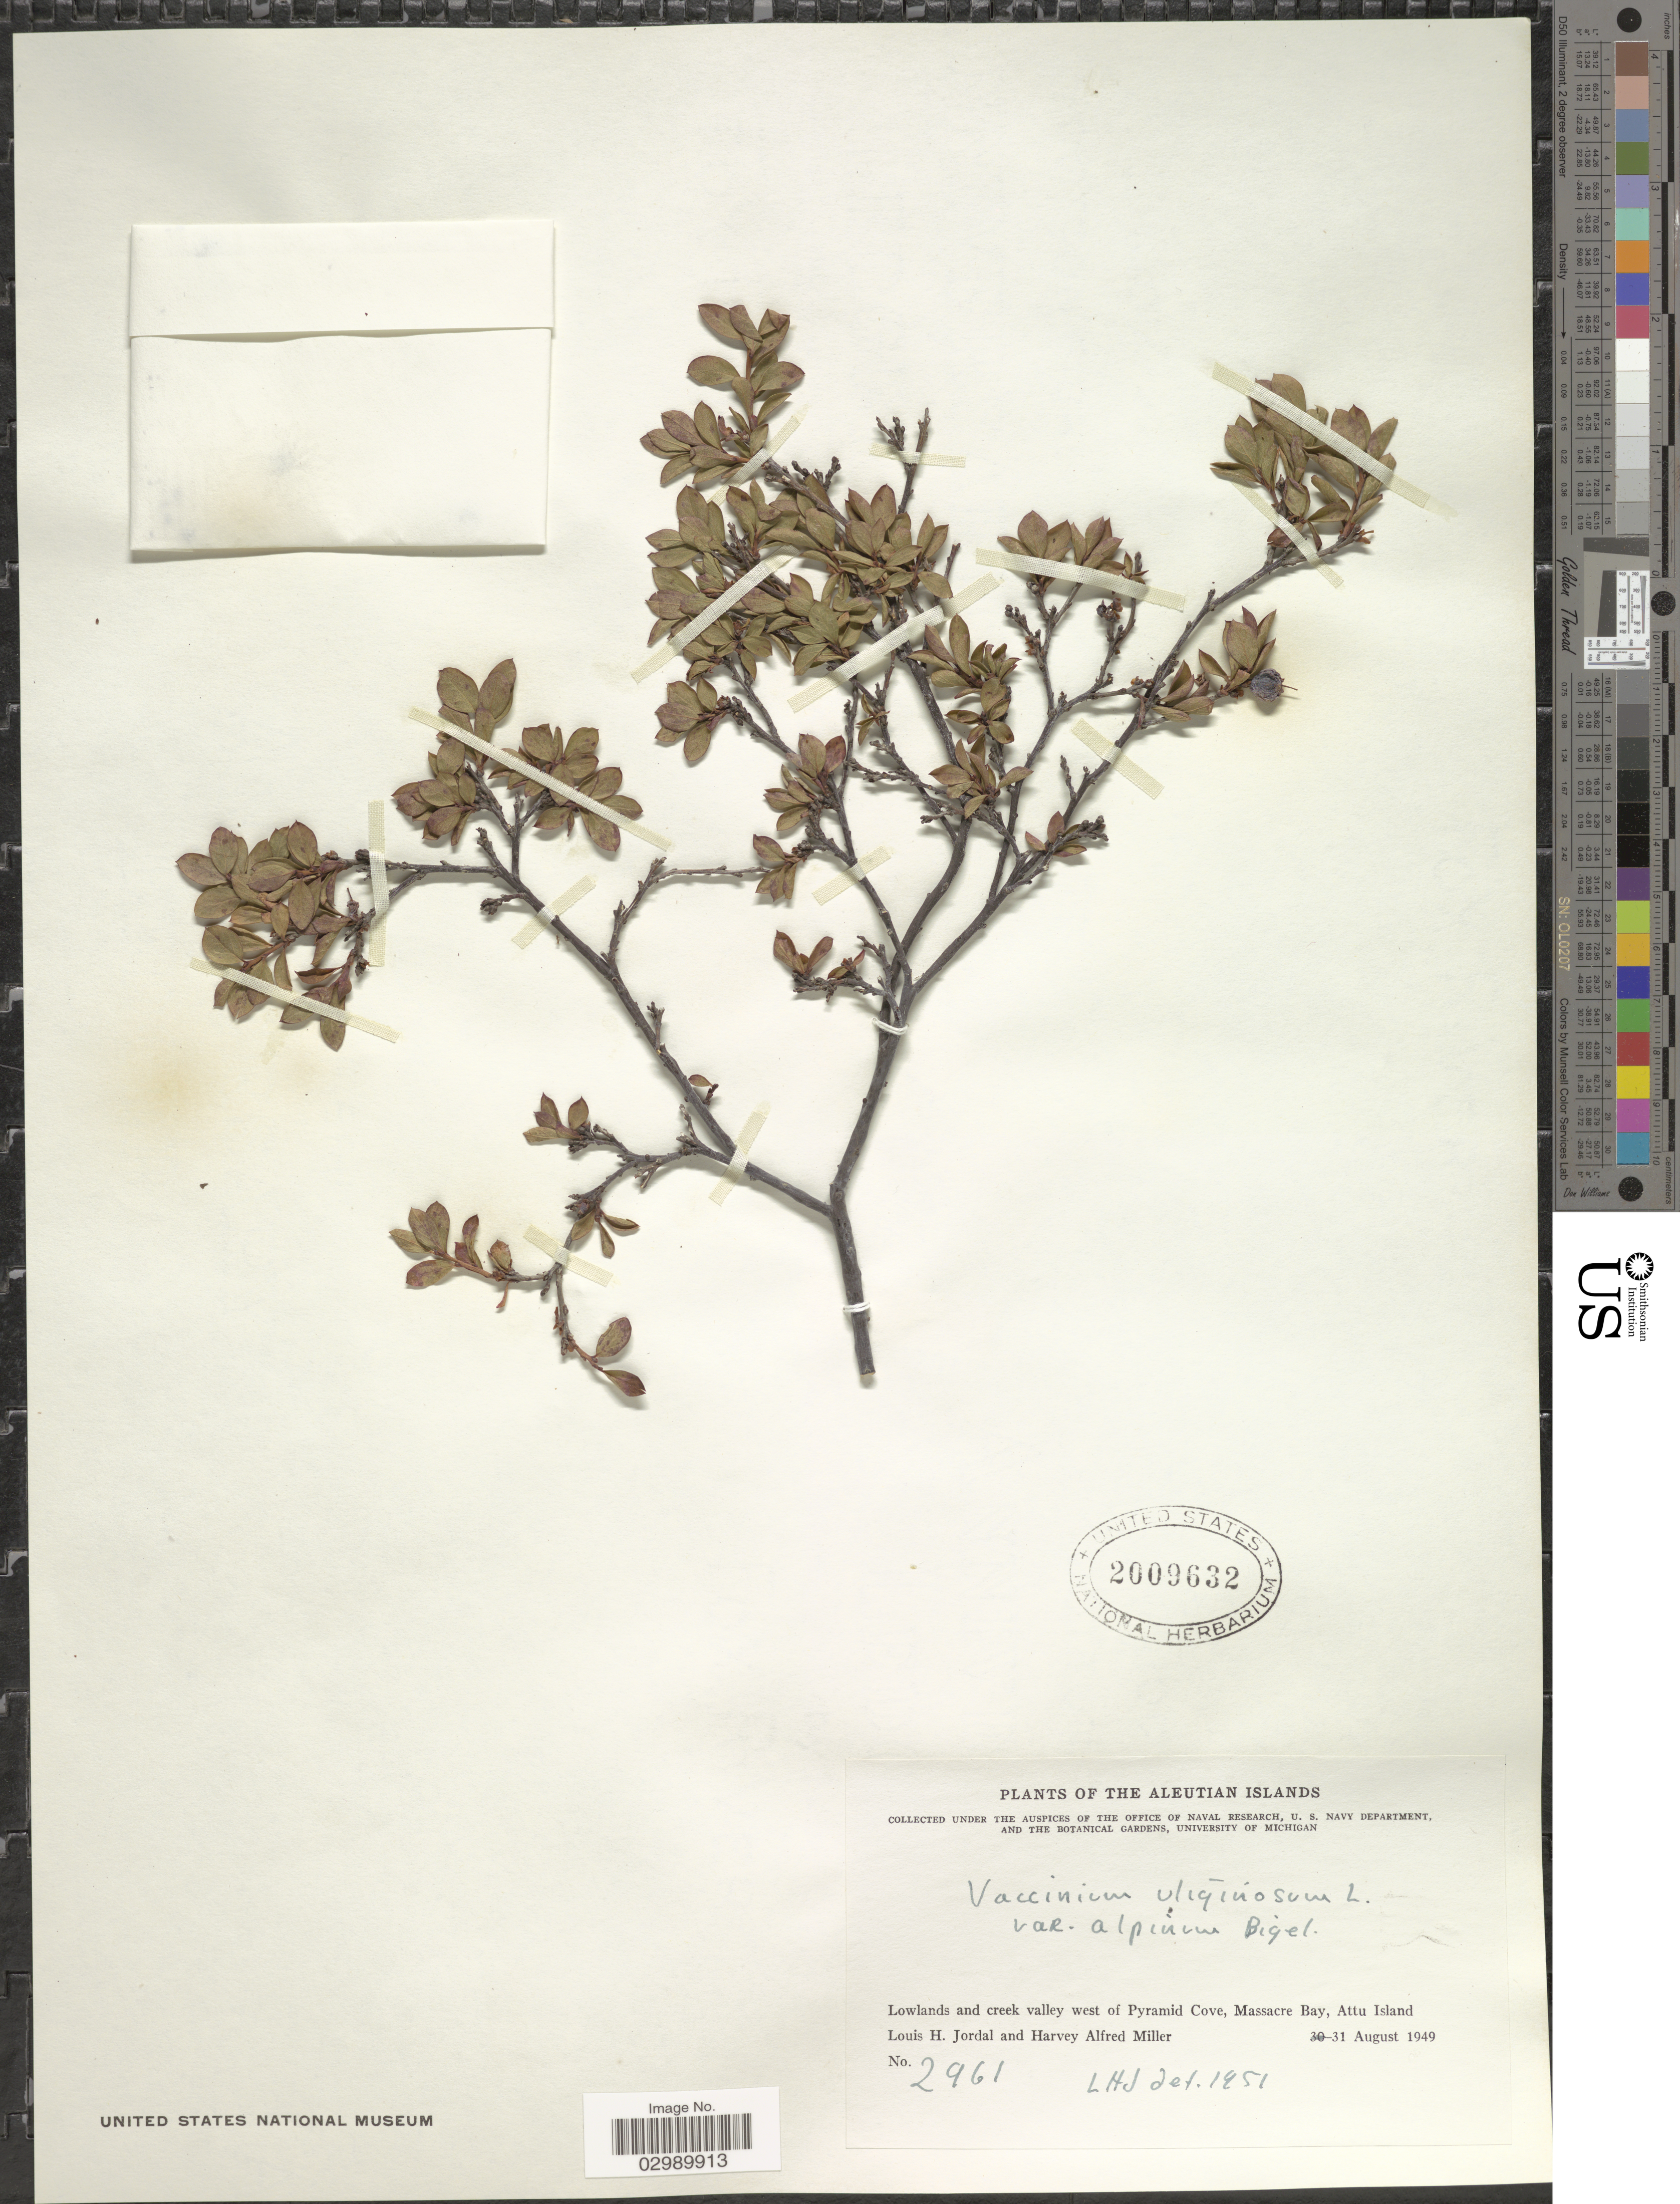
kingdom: Plantae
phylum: Tracheophyta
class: Magnoliopsida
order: Ericales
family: Ericaceae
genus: Vaccinium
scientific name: Vaccinium uliginosum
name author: L.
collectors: L. Jordal & H. A. Miller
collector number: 2961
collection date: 1949-08-31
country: United States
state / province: Alaska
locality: The Aleutian Islands, Lowlands and creek valley west of Pyramid Cove, Massacre Bay, Attu Island.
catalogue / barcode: US 2009632